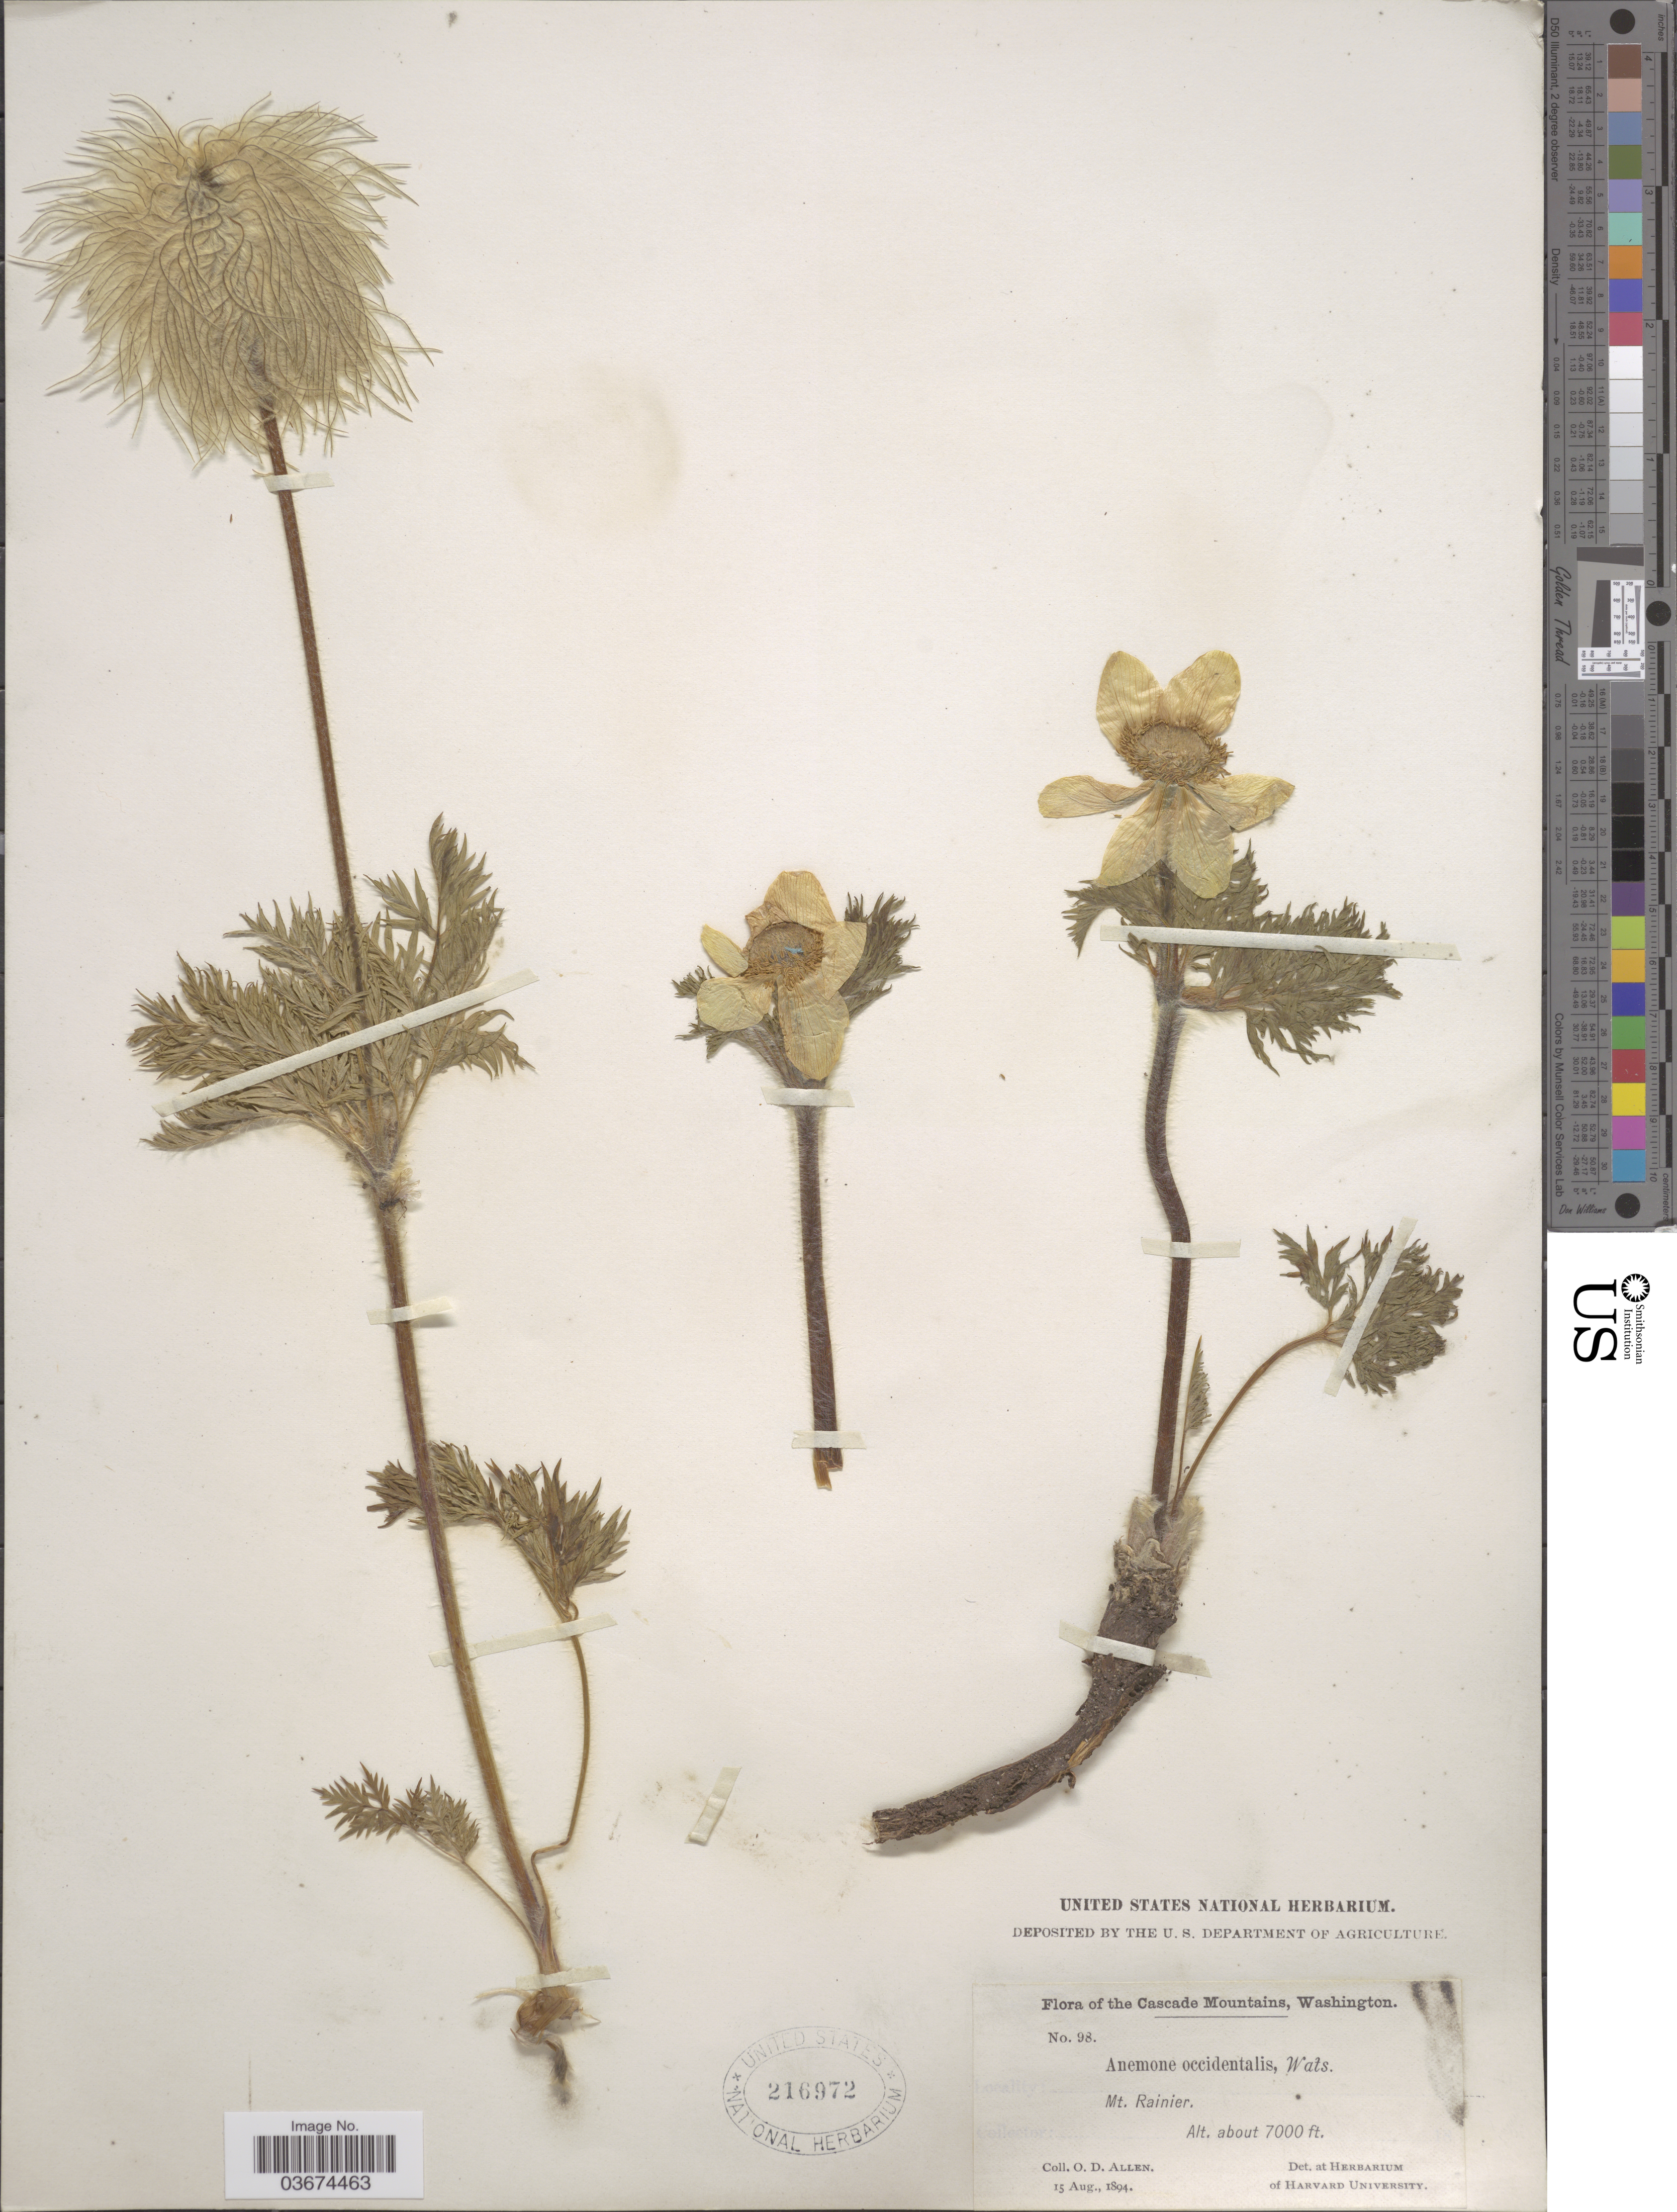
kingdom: Plantae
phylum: Tracheophyta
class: Magnoliopsida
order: Ranunculales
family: Ranunculaceae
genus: Pulsatilla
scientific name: Pulsatilla occidentalis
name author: (S. Watson) Freyn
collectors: O. D. Allen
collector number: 98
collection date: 1894-08-15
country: United States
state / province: Washington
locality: The Cascade Mountains. Mt. Rainier.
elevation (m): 2134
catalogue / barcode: US 216972